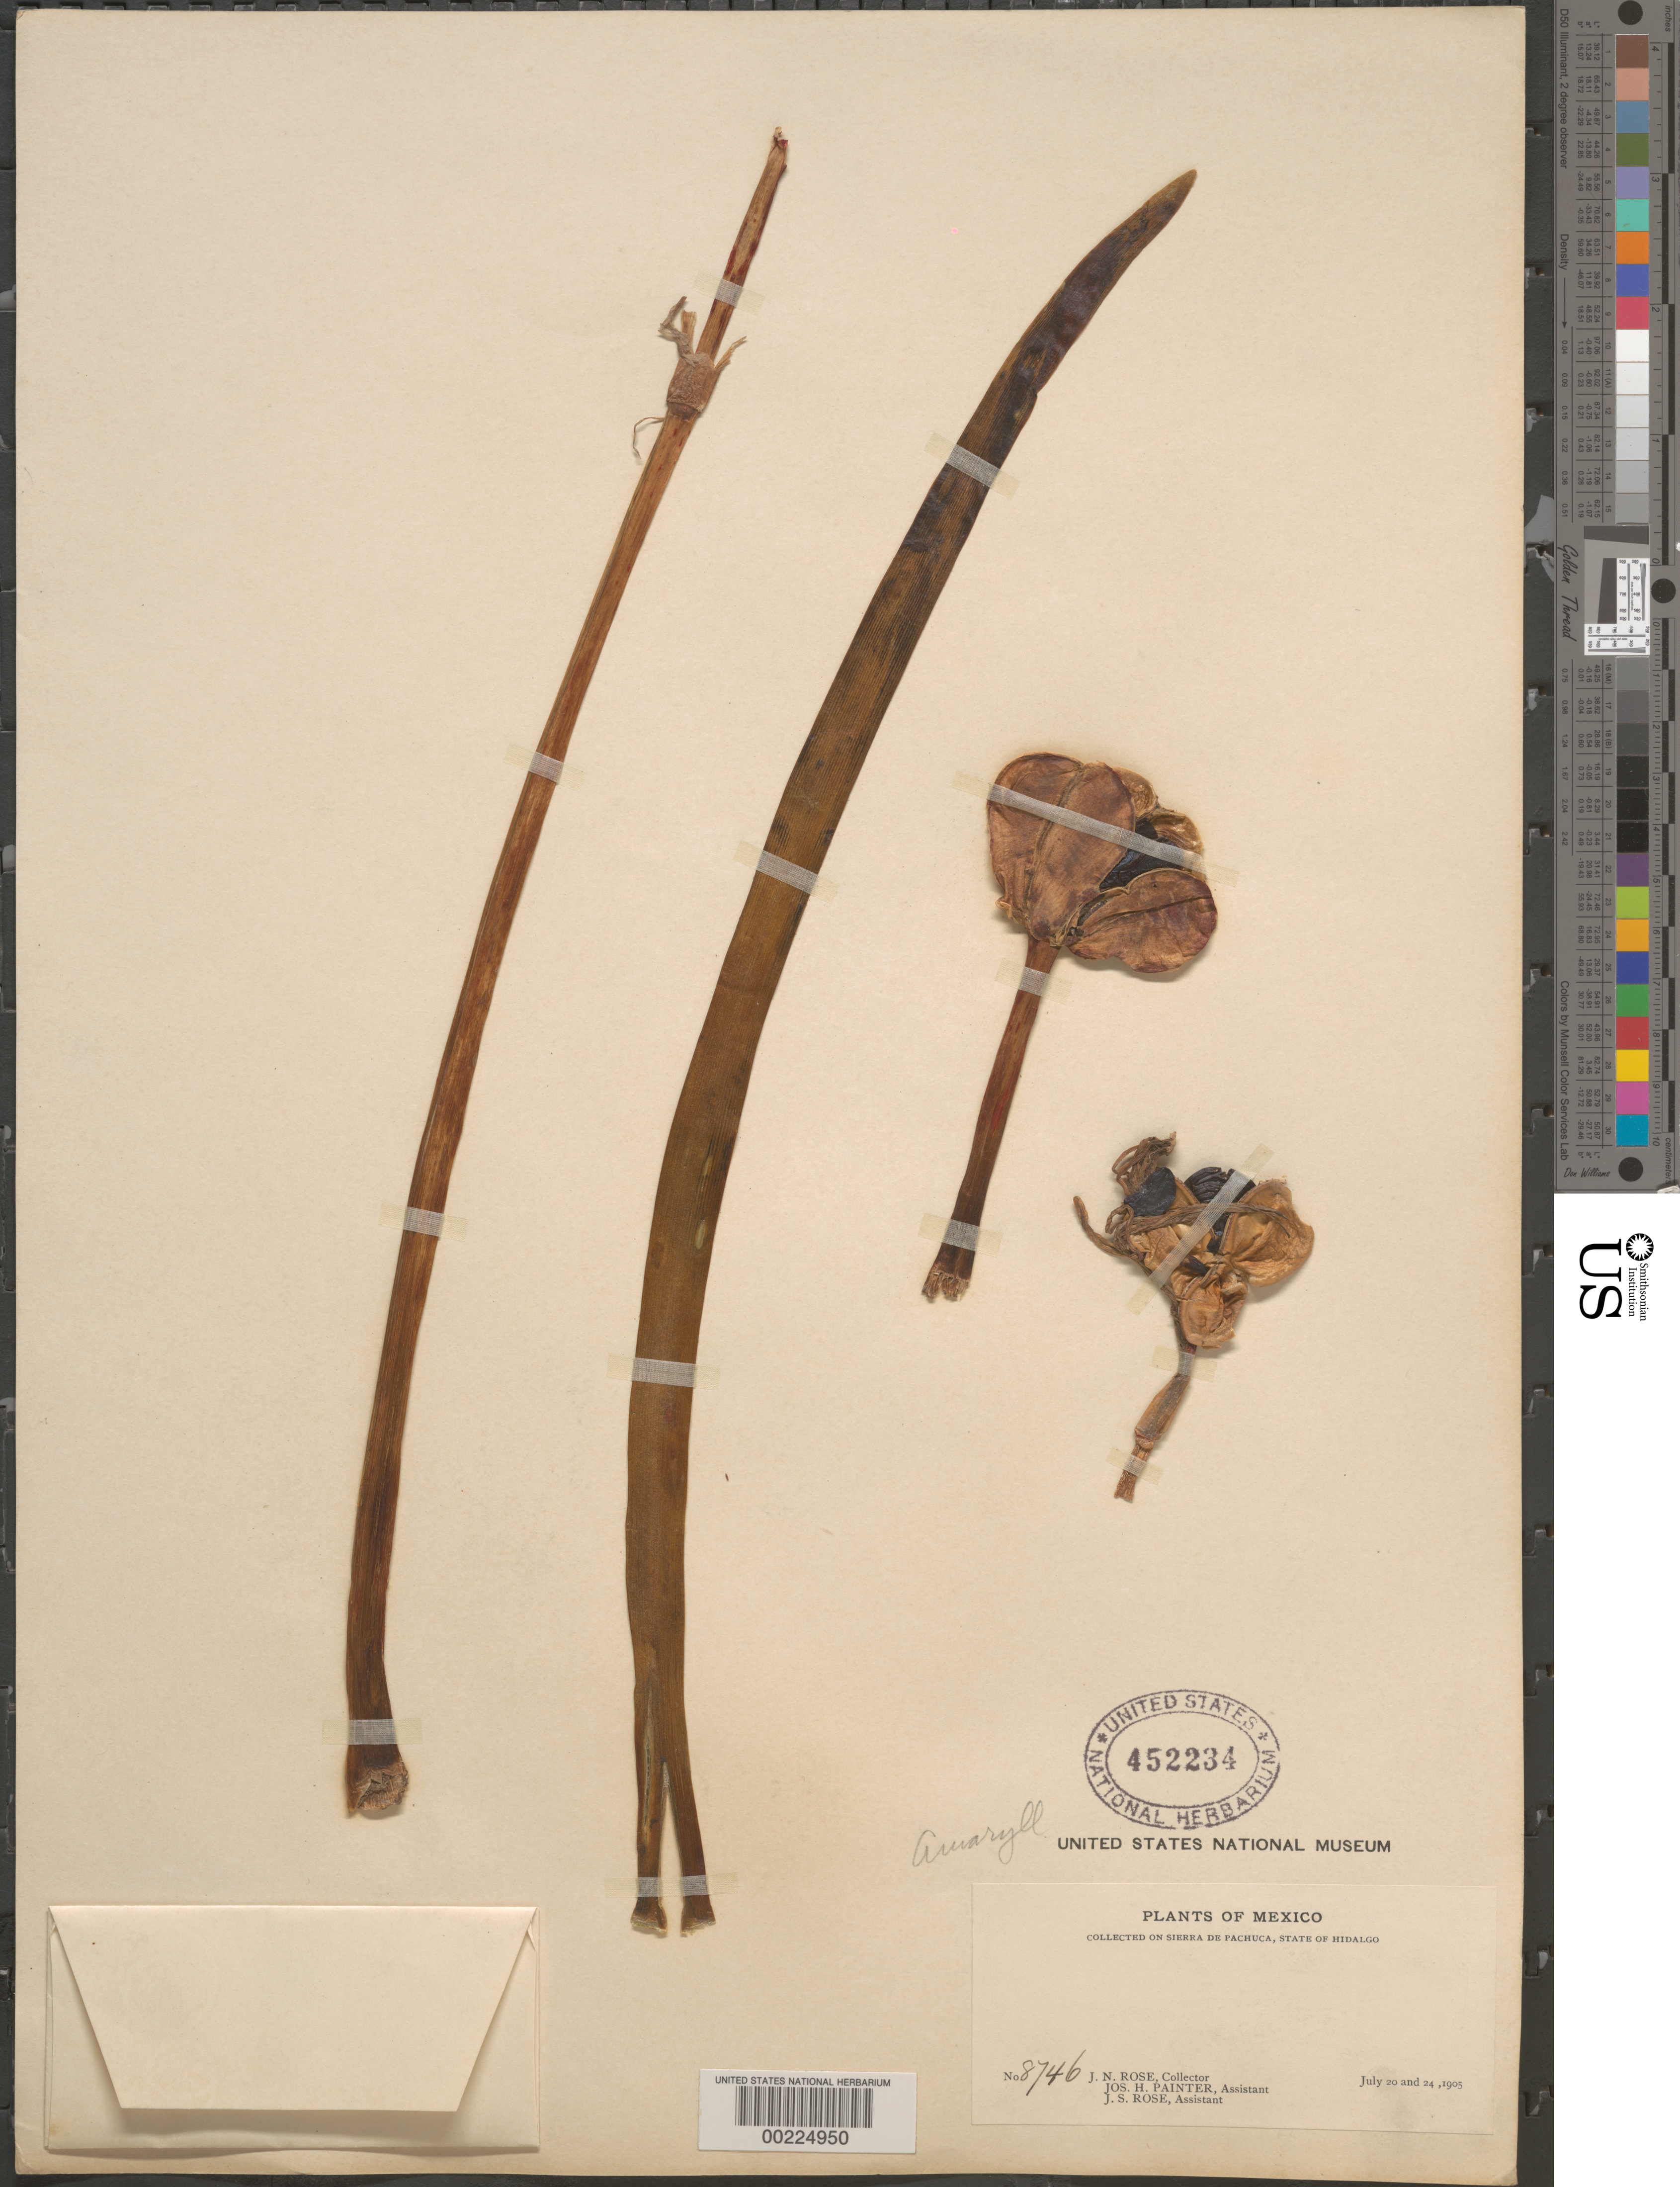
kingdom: Plantae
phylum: Tracheophyta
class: Liliopsida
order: Asparagales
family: Amaryllidaceae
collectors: J. N. Rose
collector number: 8746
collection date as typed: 20 Jul 1905 and 24 Jul 1905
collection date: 1905-07-20,1905-07-24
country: Mexico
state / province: Hidalgo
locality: Sierra de Pachuca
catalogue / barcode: US 452234